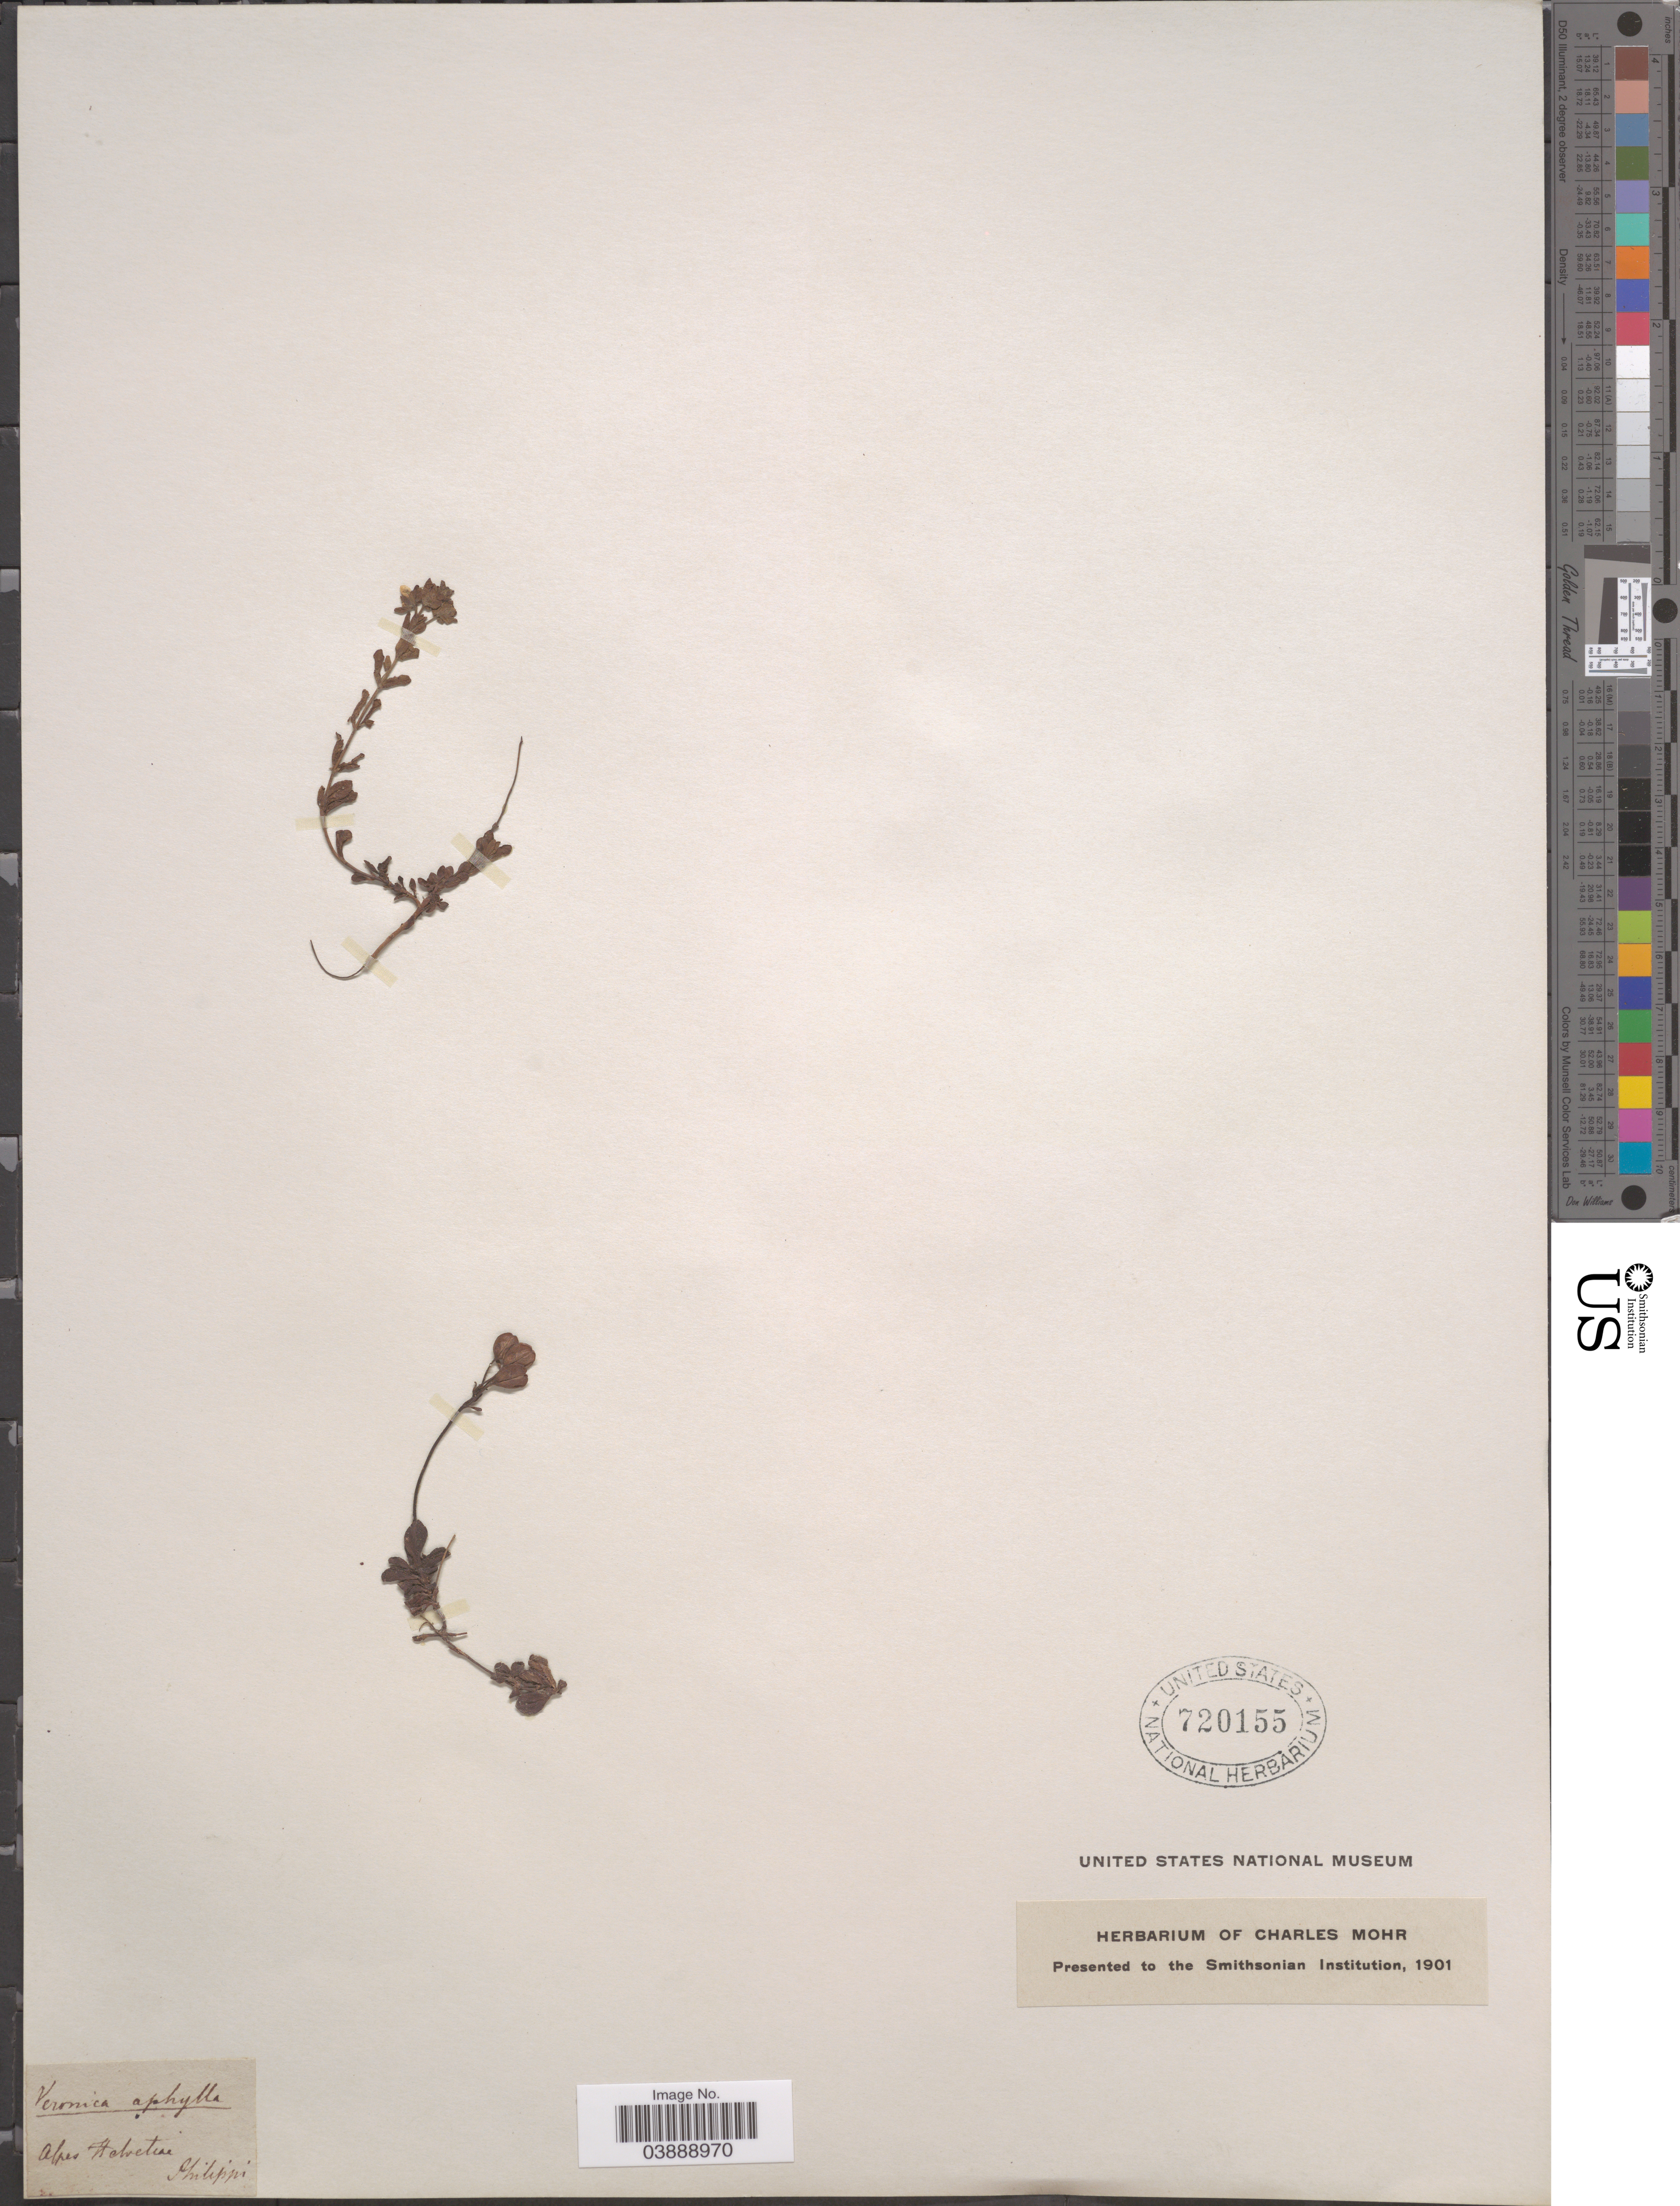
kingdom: Plantae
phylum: Tracheophyta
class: Magnoliopsida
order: Lamiales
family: Plantaginaceae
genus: Veronica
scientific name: Veronica aphylla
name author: L.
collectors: -. Philippi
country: Switzerland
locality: Alpes Helvetiae.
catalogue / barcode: US 720155